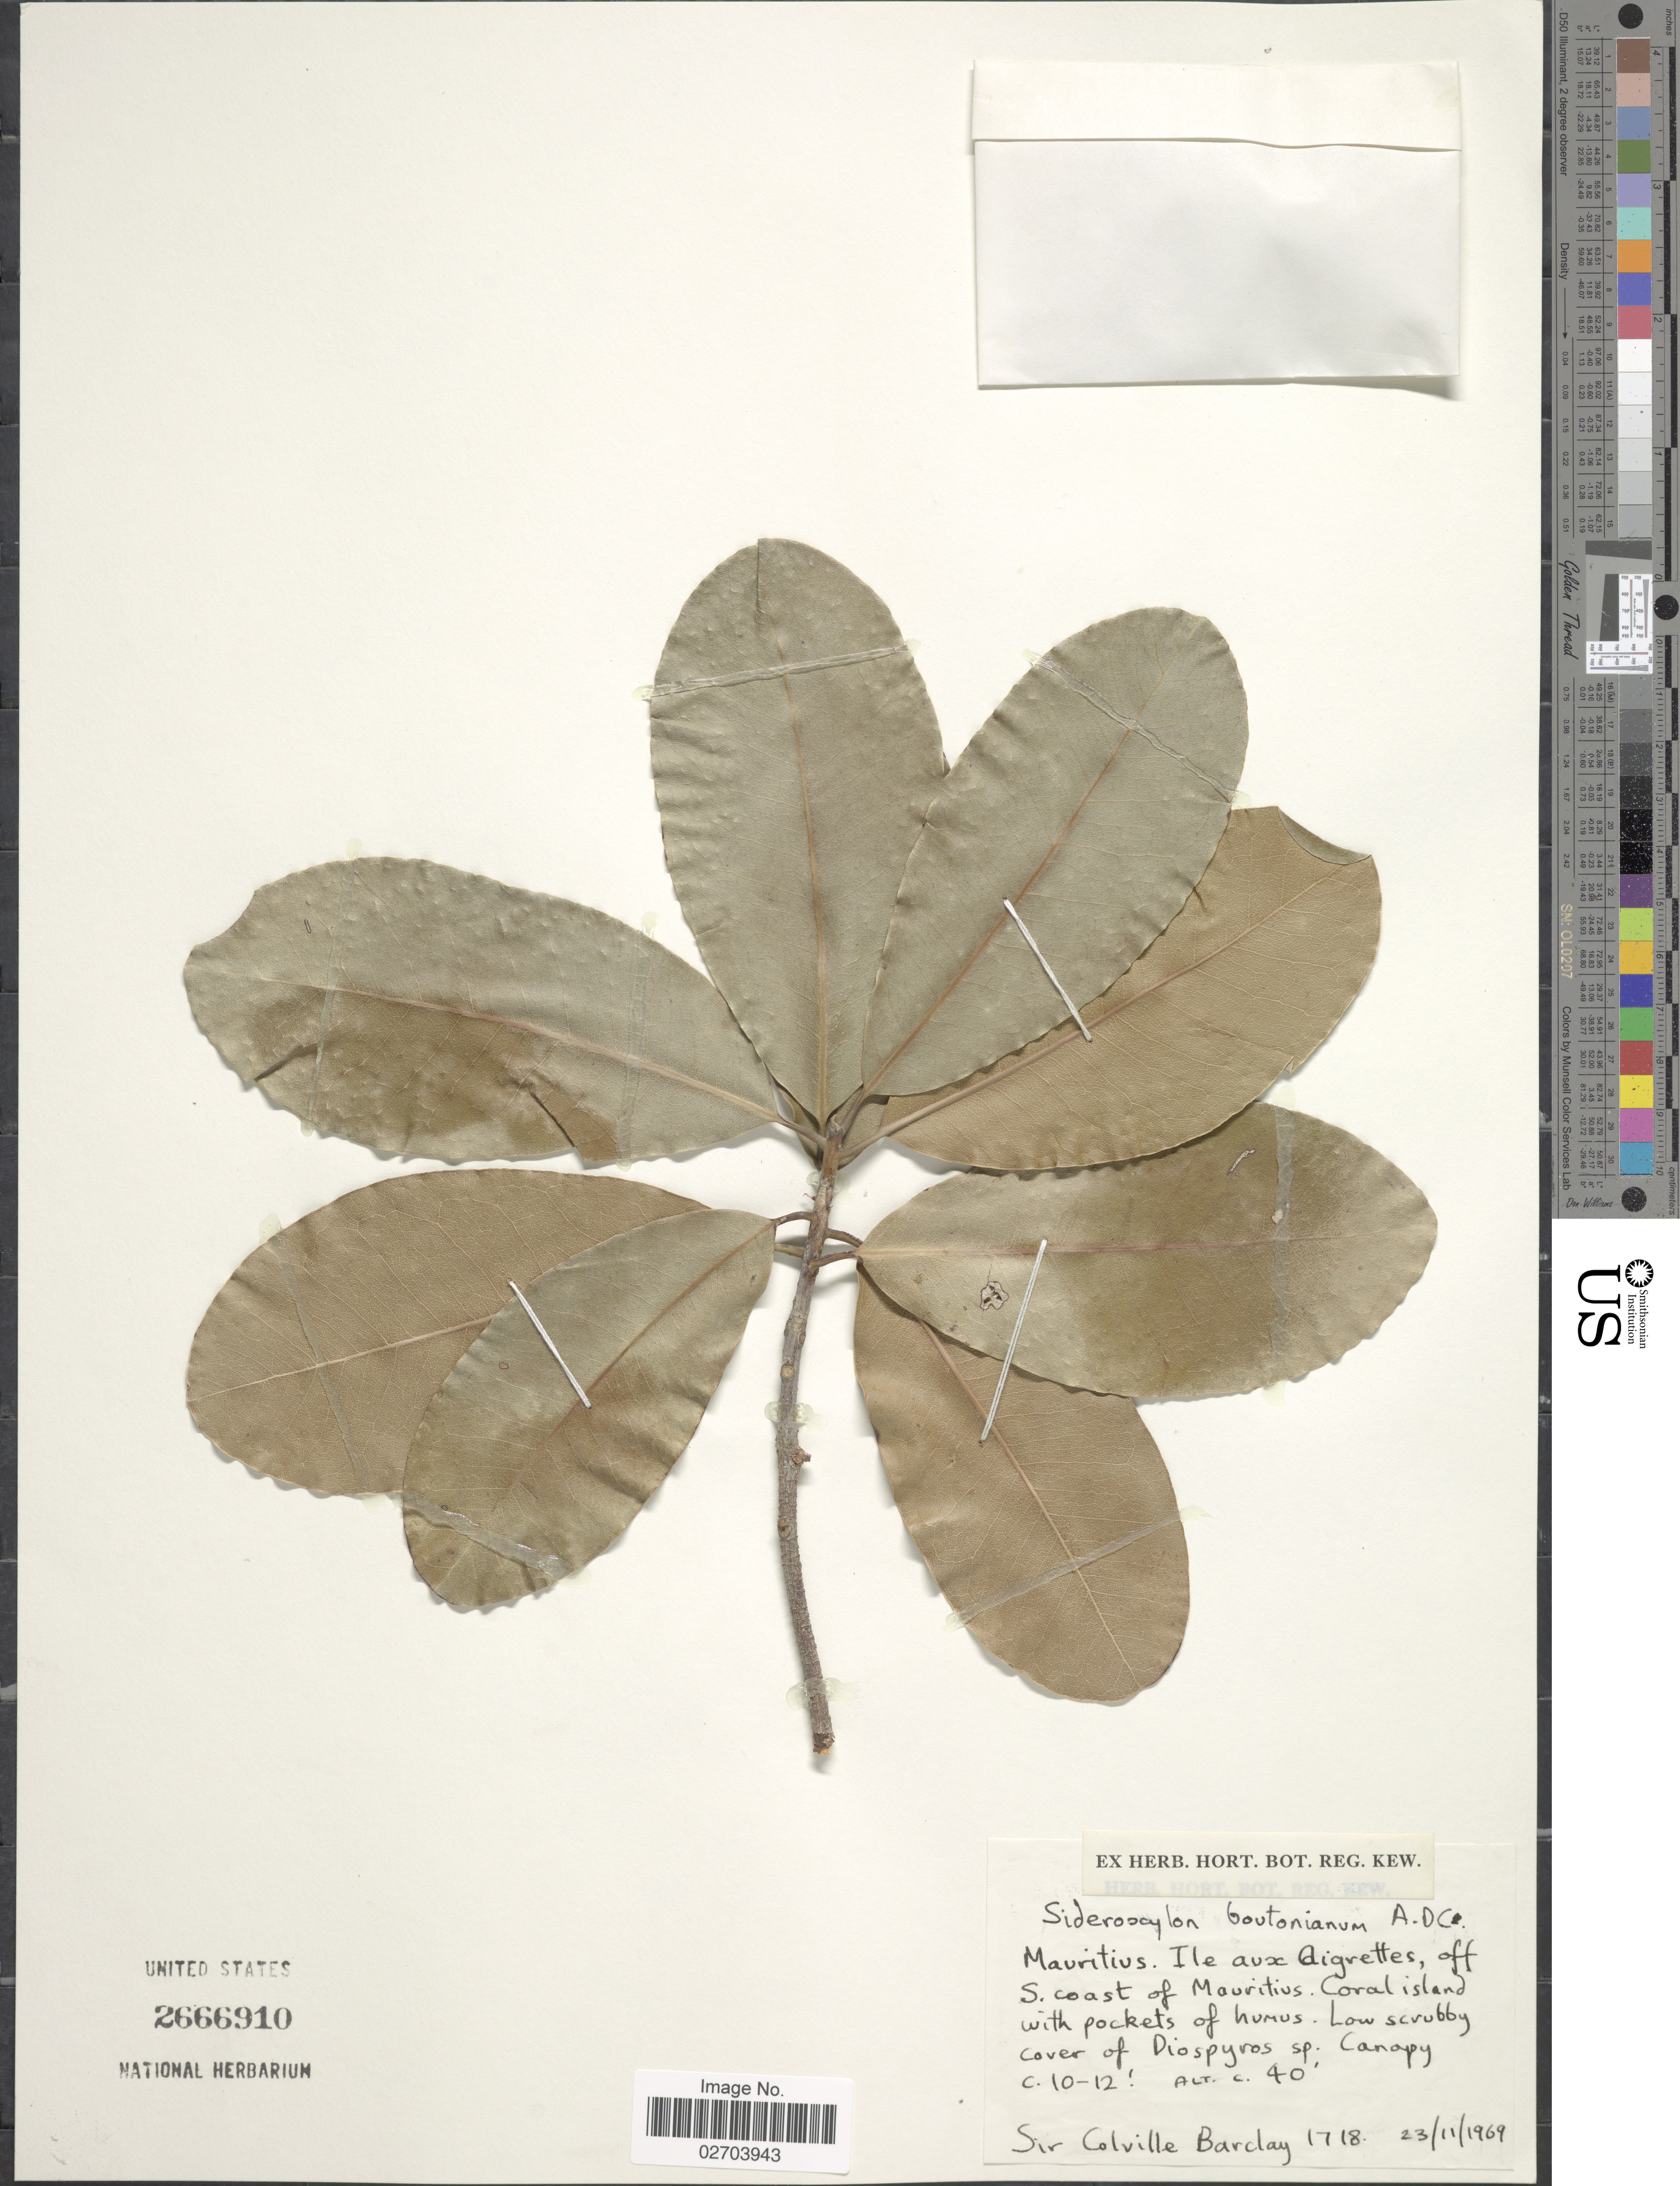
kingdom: Plantae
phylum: Tracheophyta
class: Magnoliopsida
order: Ericales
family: Sapotaceae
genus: Sideroxylon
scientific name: Sideroxylon boutonianum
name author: A. DC.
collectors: C. Barclay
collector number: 1718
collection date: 1969-11-23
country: Mauritius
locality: Ile aux Aigrettes, off S. coast of Mauritius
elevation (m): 12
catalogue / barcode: US 2666910